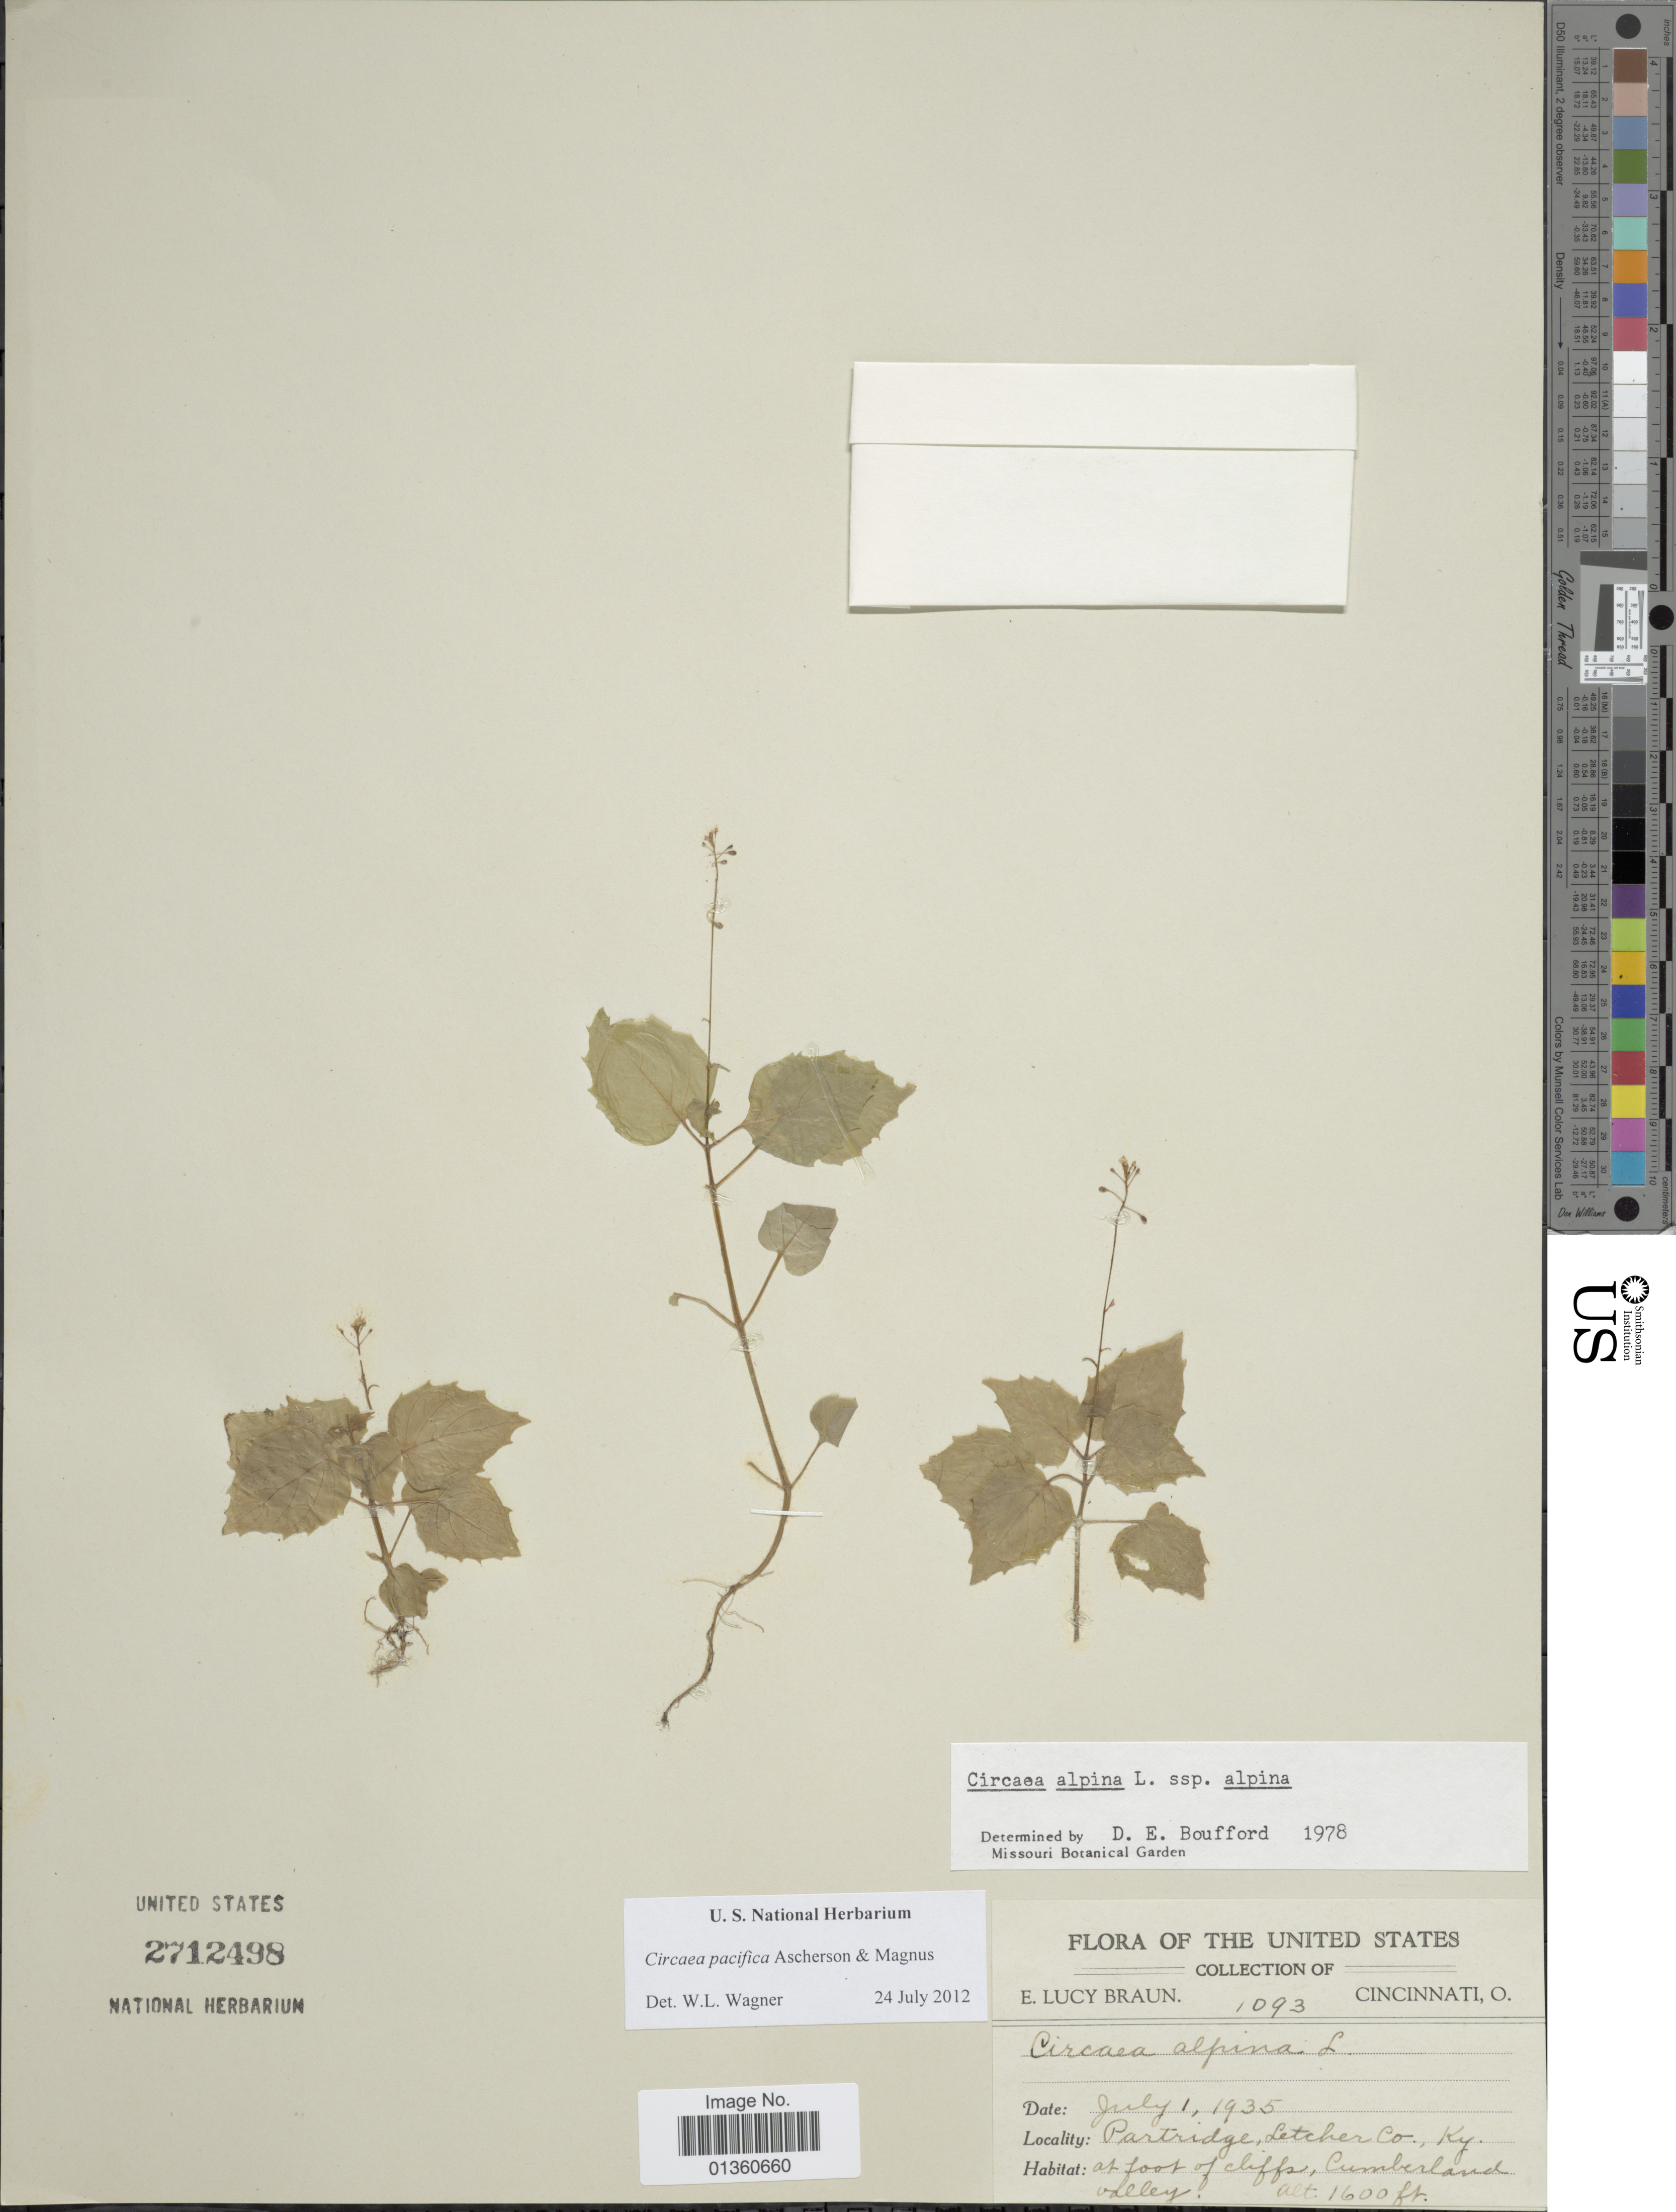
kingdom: Plantae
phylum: Tracheophyta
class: Magnoliopsida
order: Myrtales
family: Onagraceae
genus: Circaea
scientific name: Circaea pacifica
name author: Asch. & Magnus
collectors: E. L. Braun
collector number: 1093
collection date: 1935-07-01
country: United States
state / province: Kentucky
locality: Partridge, Letcher Co., Ky. At foot of cliffs, Cumberland valley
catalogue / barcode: US 2712498